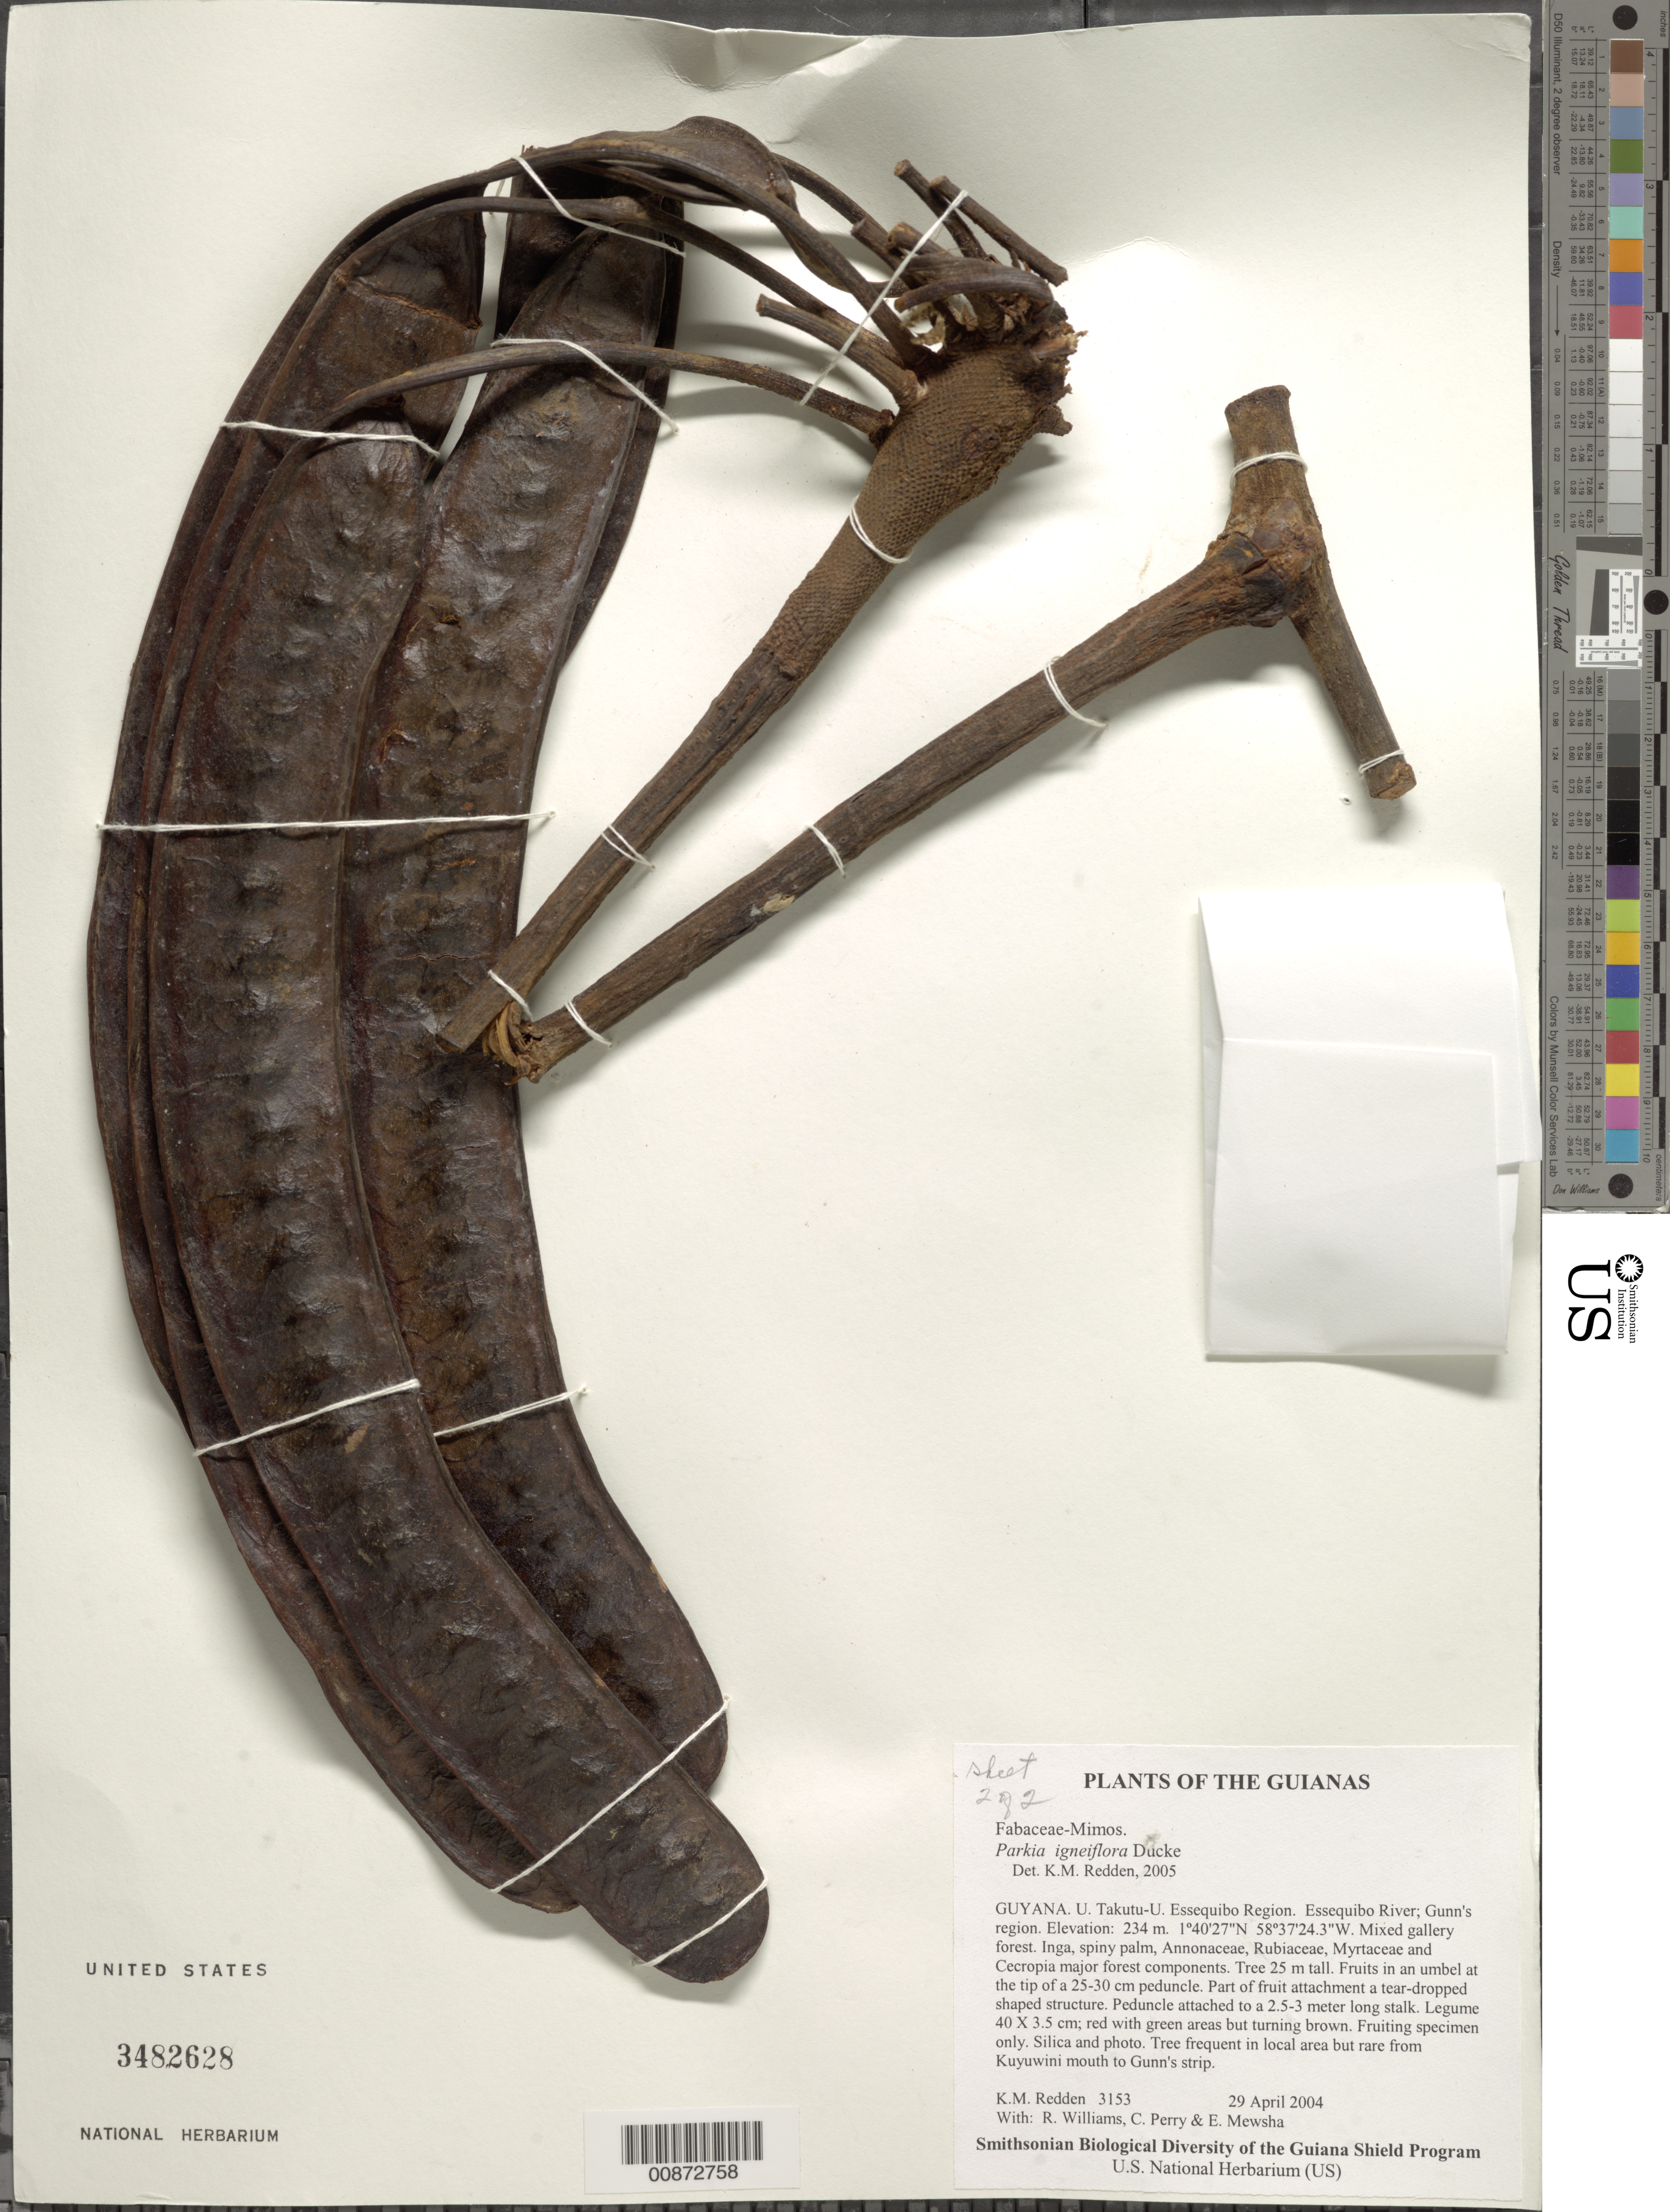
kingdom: Plantae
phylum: Tracheophyta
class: Magnoliopsida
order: Fabales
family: Fabaceae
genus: Parkia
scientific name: Parkia igneiflora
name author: Ducke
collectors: K. M. Redden, R. Williams, C. Perry & E. Mewsha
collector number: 3153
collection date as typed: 29 April 2004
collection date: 2004-04-29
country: Guyana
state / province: U. Takutu-U. Essequibo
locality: Essequibo River; Gunn's region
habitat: Mixed gallery forest. Inga, spiny palm, Annonaceae, Rubiaceae, Myrtaceae and Cecropia major forest components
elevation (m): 234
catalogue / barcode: US 3482628